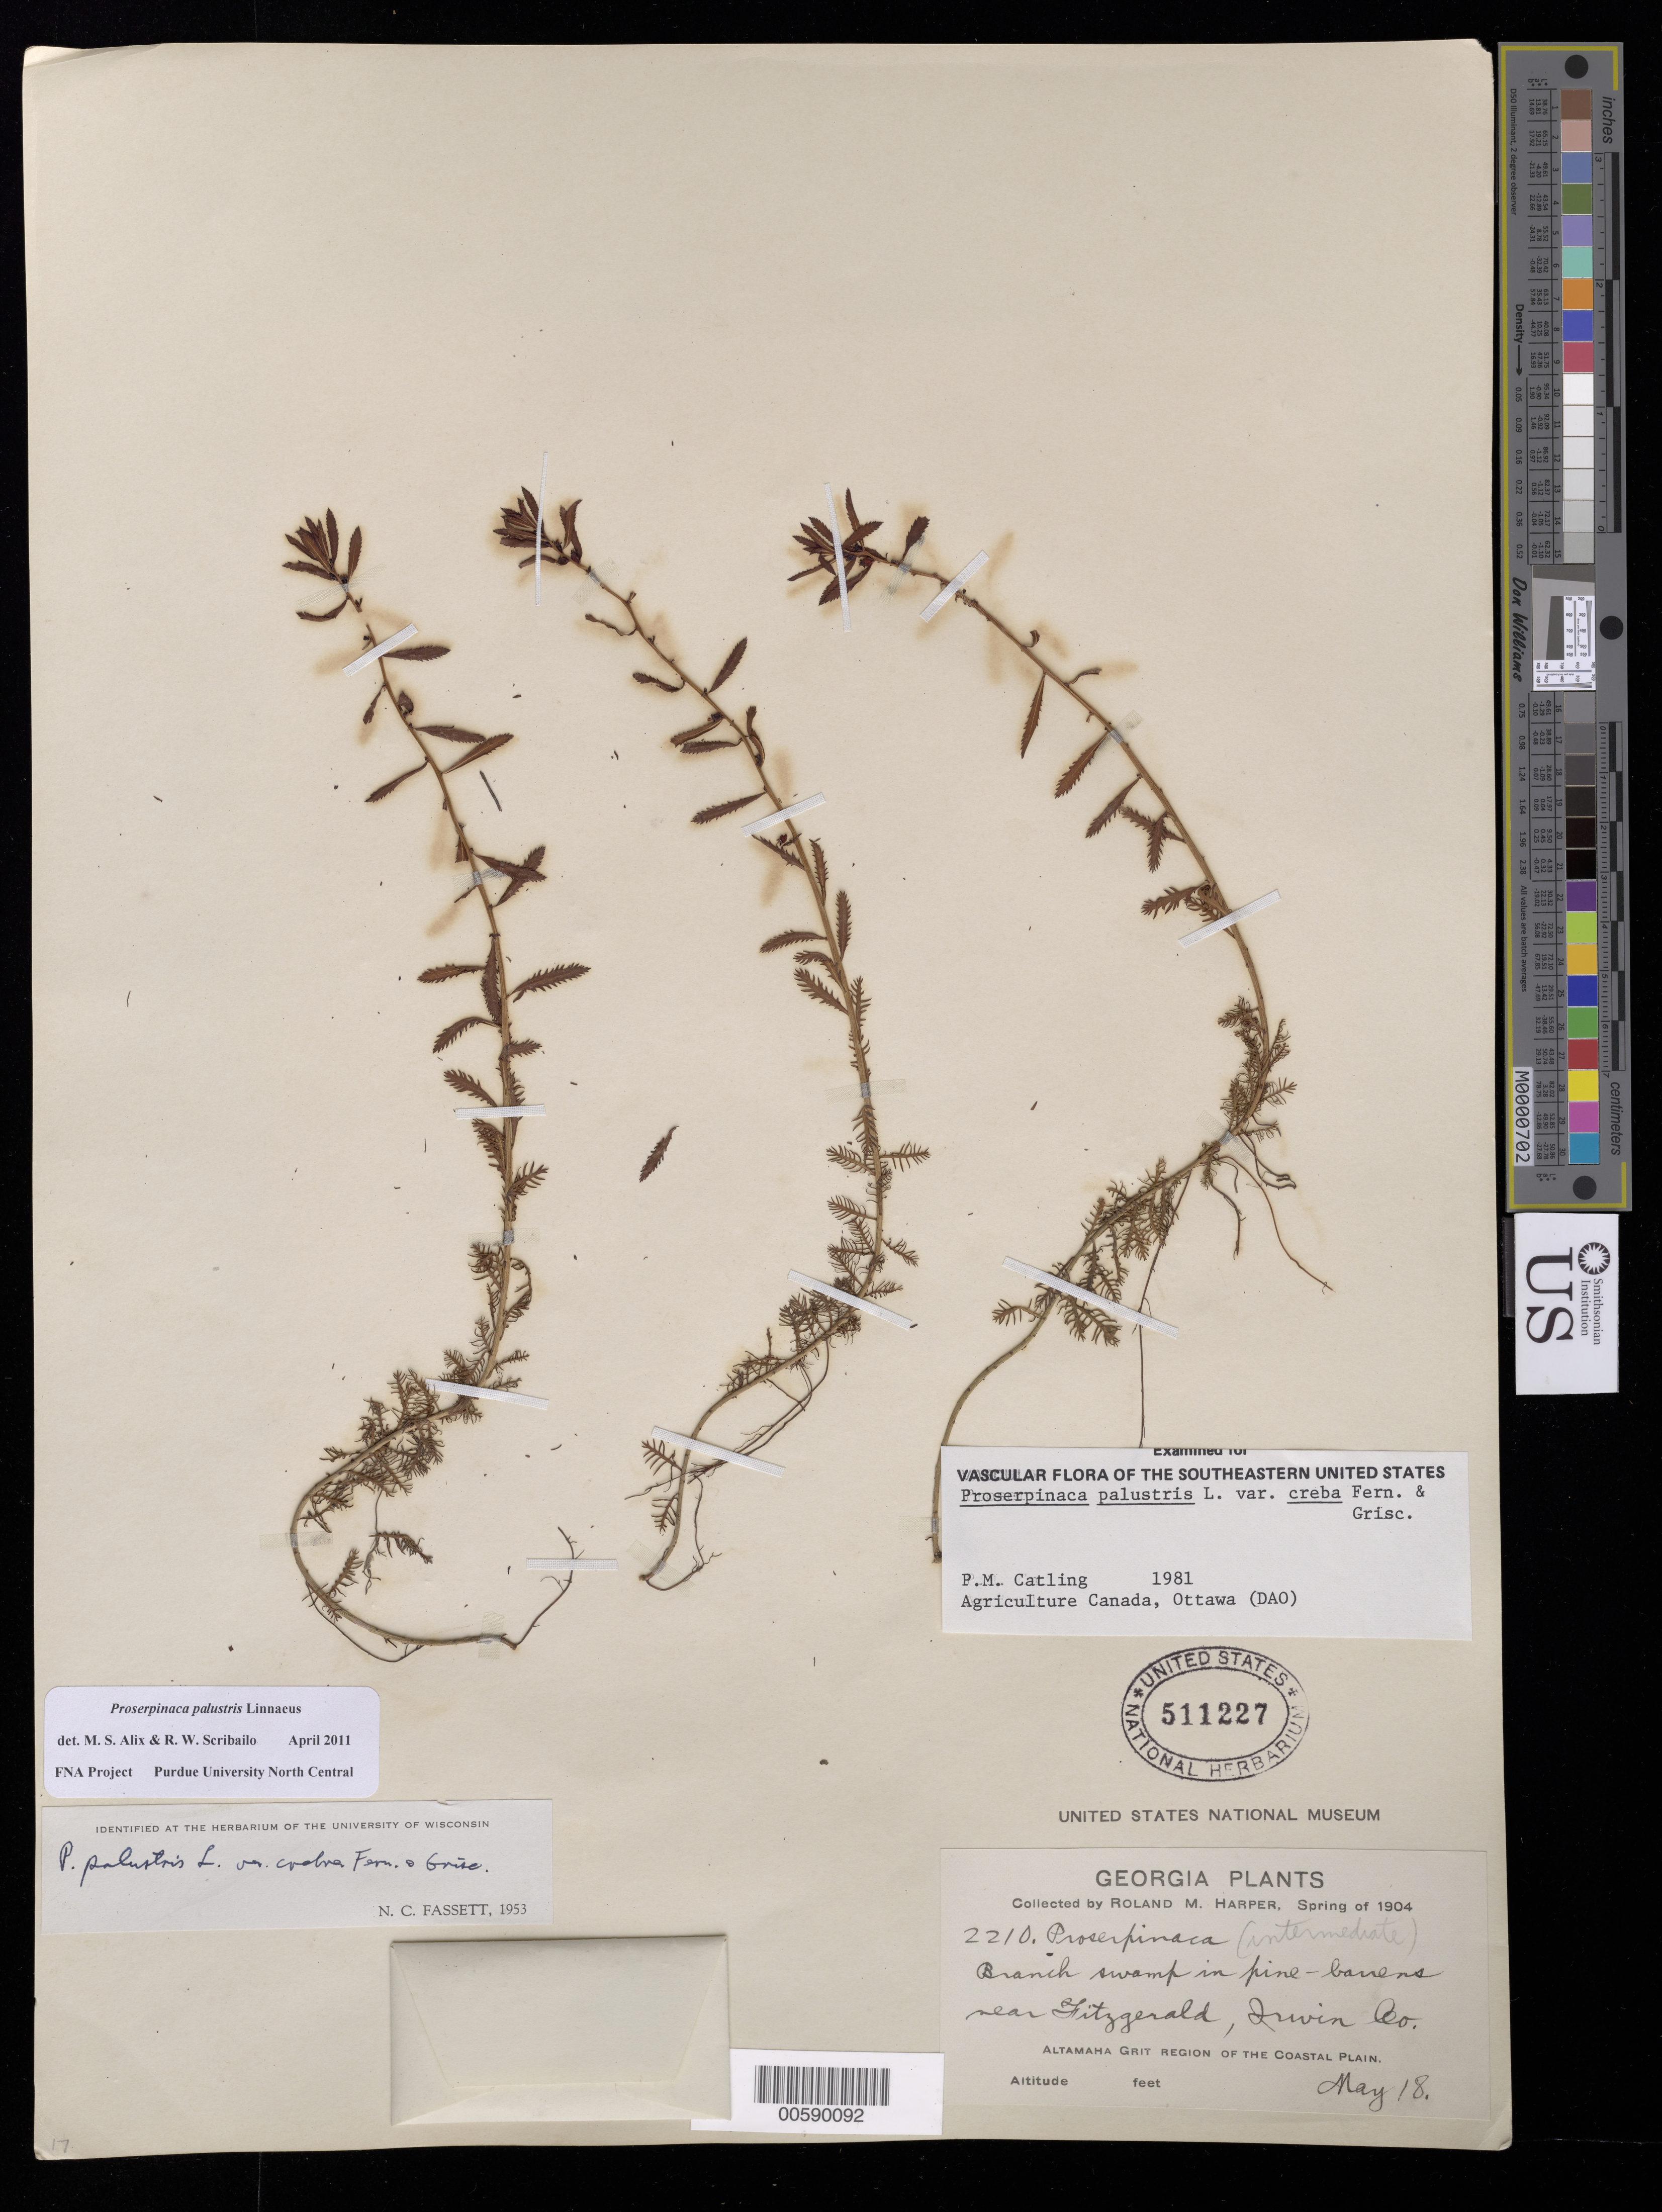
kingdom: Plantae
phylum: Tracheophyta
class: Magnoliopsida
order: Saxifragales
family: Haloragaceae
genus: Proserpinaca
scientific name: Proserpinaca palustris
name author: L.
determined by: Scribailo, R. W.; Alix, M. S.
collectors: R. M. Harper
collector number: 2210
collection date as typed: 18 May 1904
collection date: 1904-05-18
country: United States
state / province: Georgia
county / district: Irwin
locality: Near Fitzgerald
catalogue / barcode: US 511227